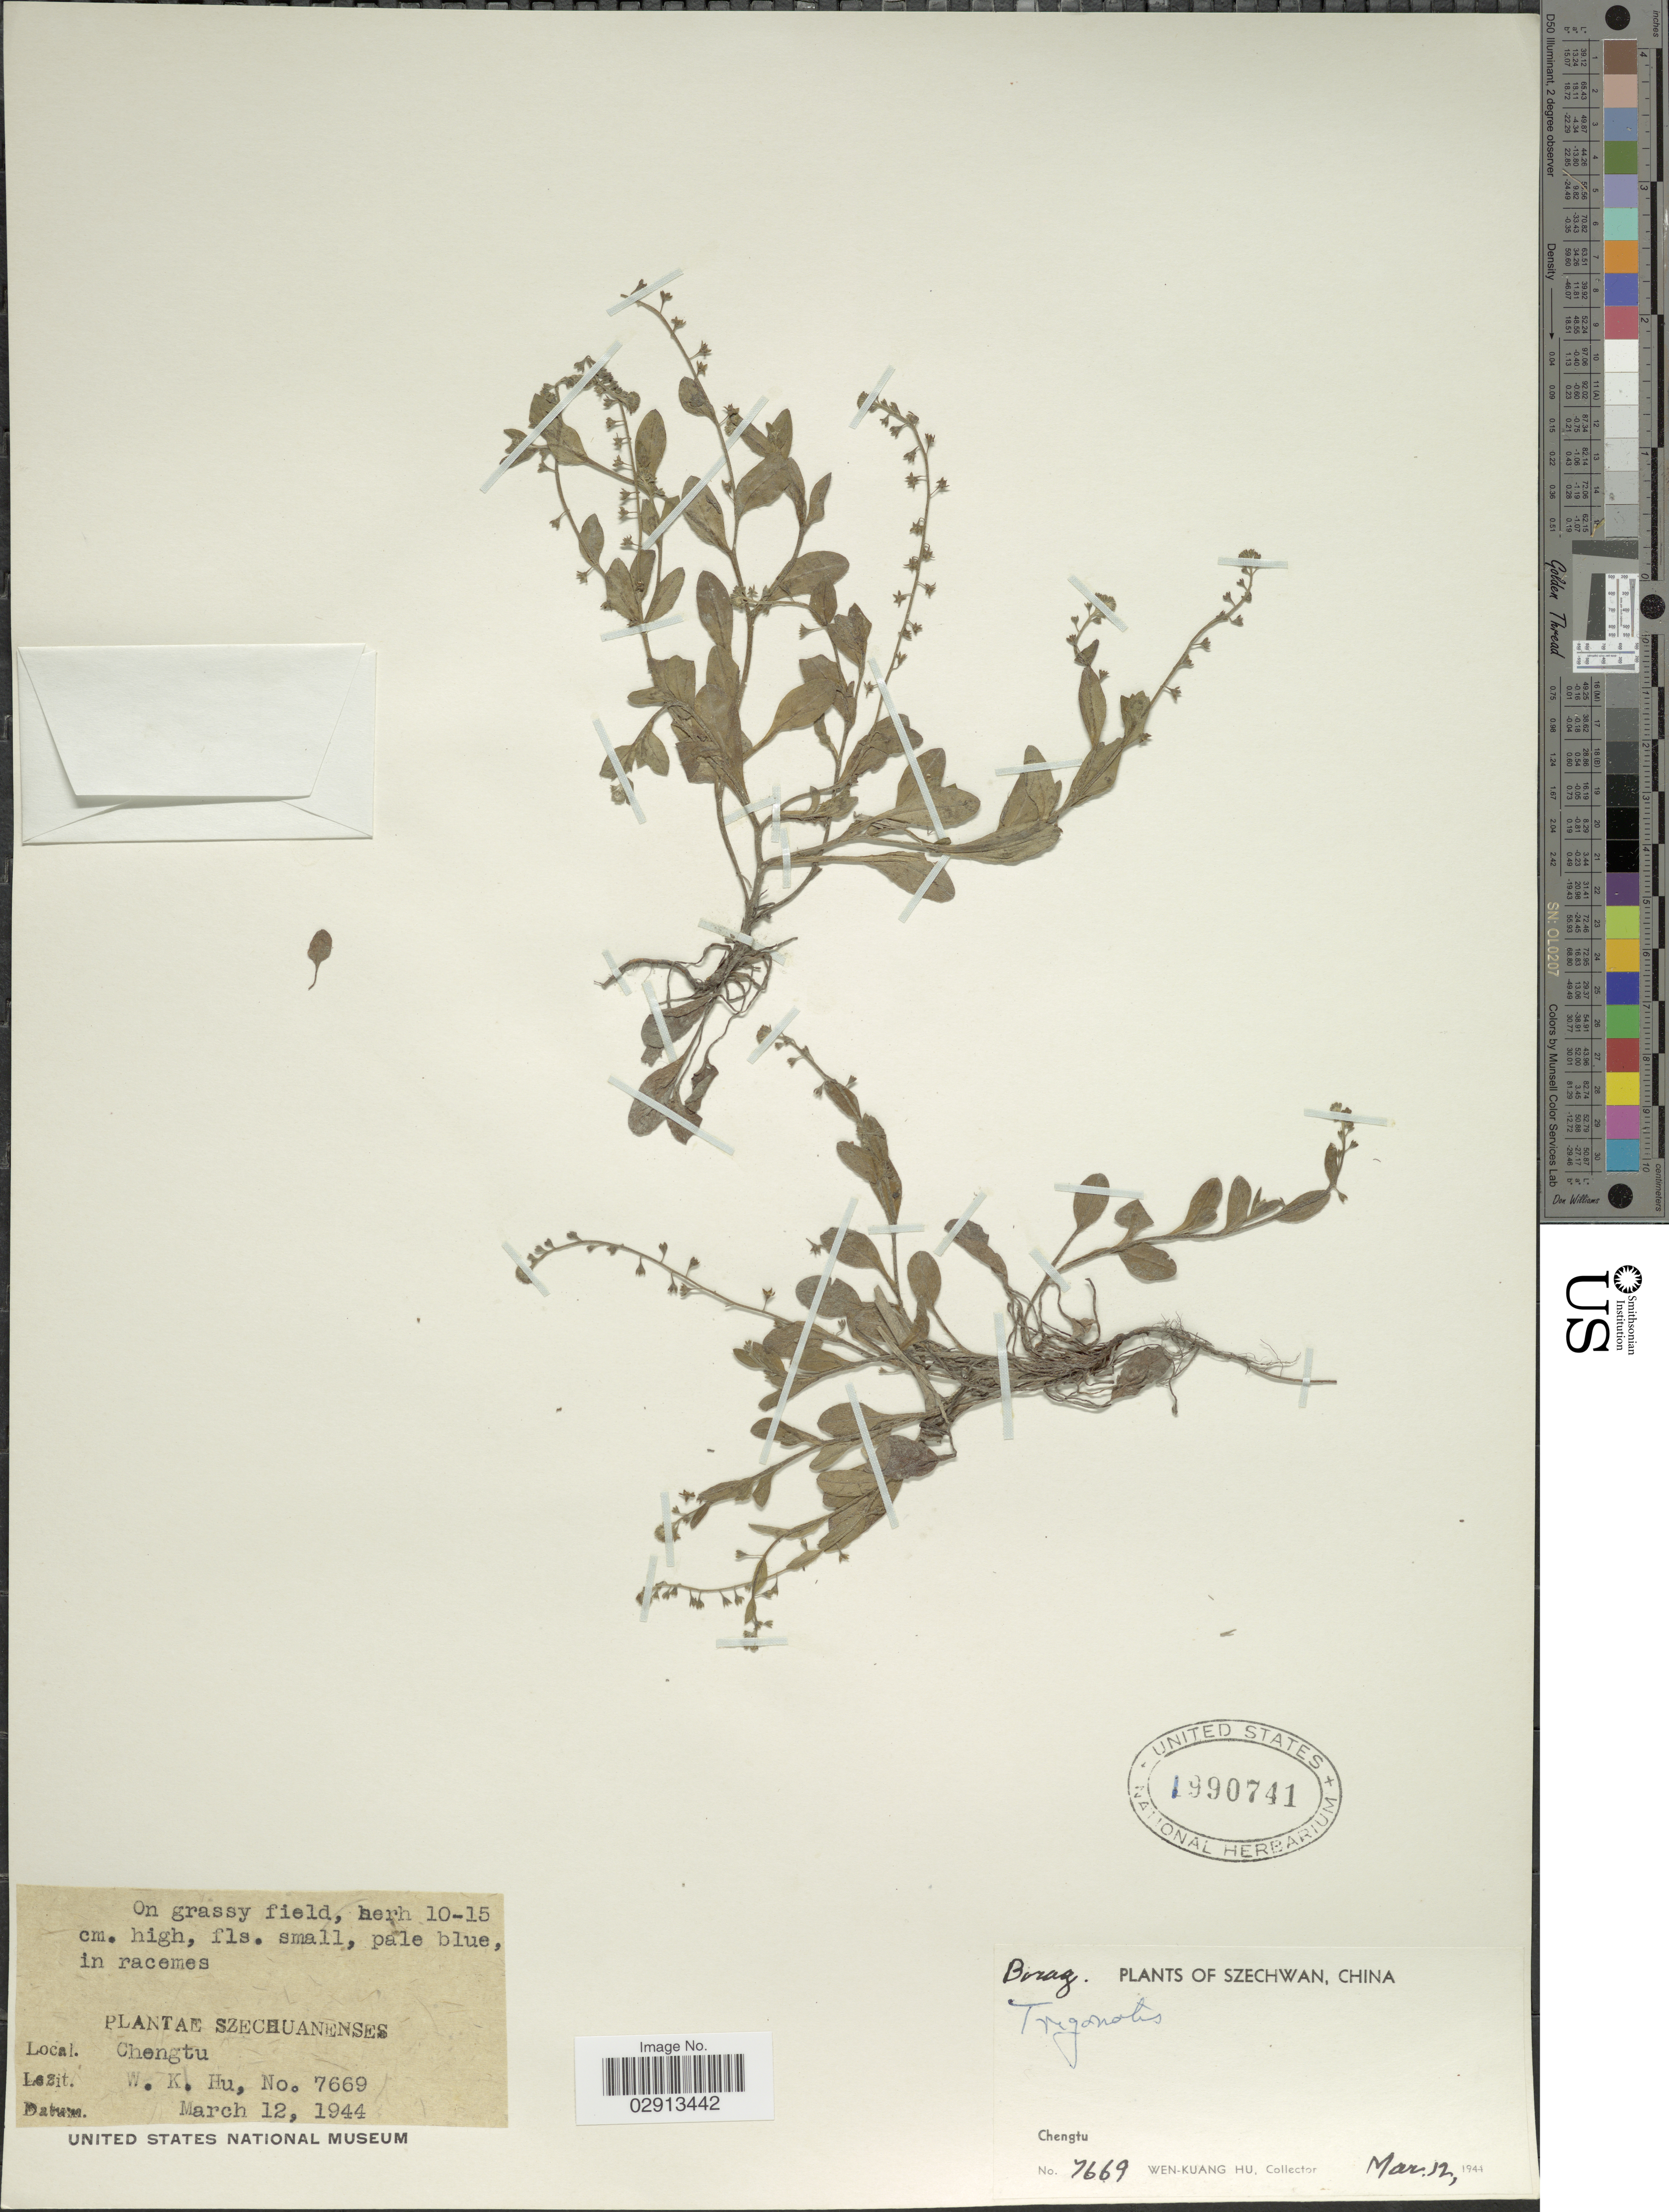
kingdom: Plantae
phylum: Tracheophyta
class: Magnoliopsida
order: Boraginales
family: Boraginaceae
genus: Trigonotis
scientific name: Trigonotis sp.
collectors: W. K. Hu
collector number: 7669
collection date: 1944-03-12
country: China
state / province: Sichuan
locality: Szechwan. Chengtu.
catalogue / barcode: US 1990741